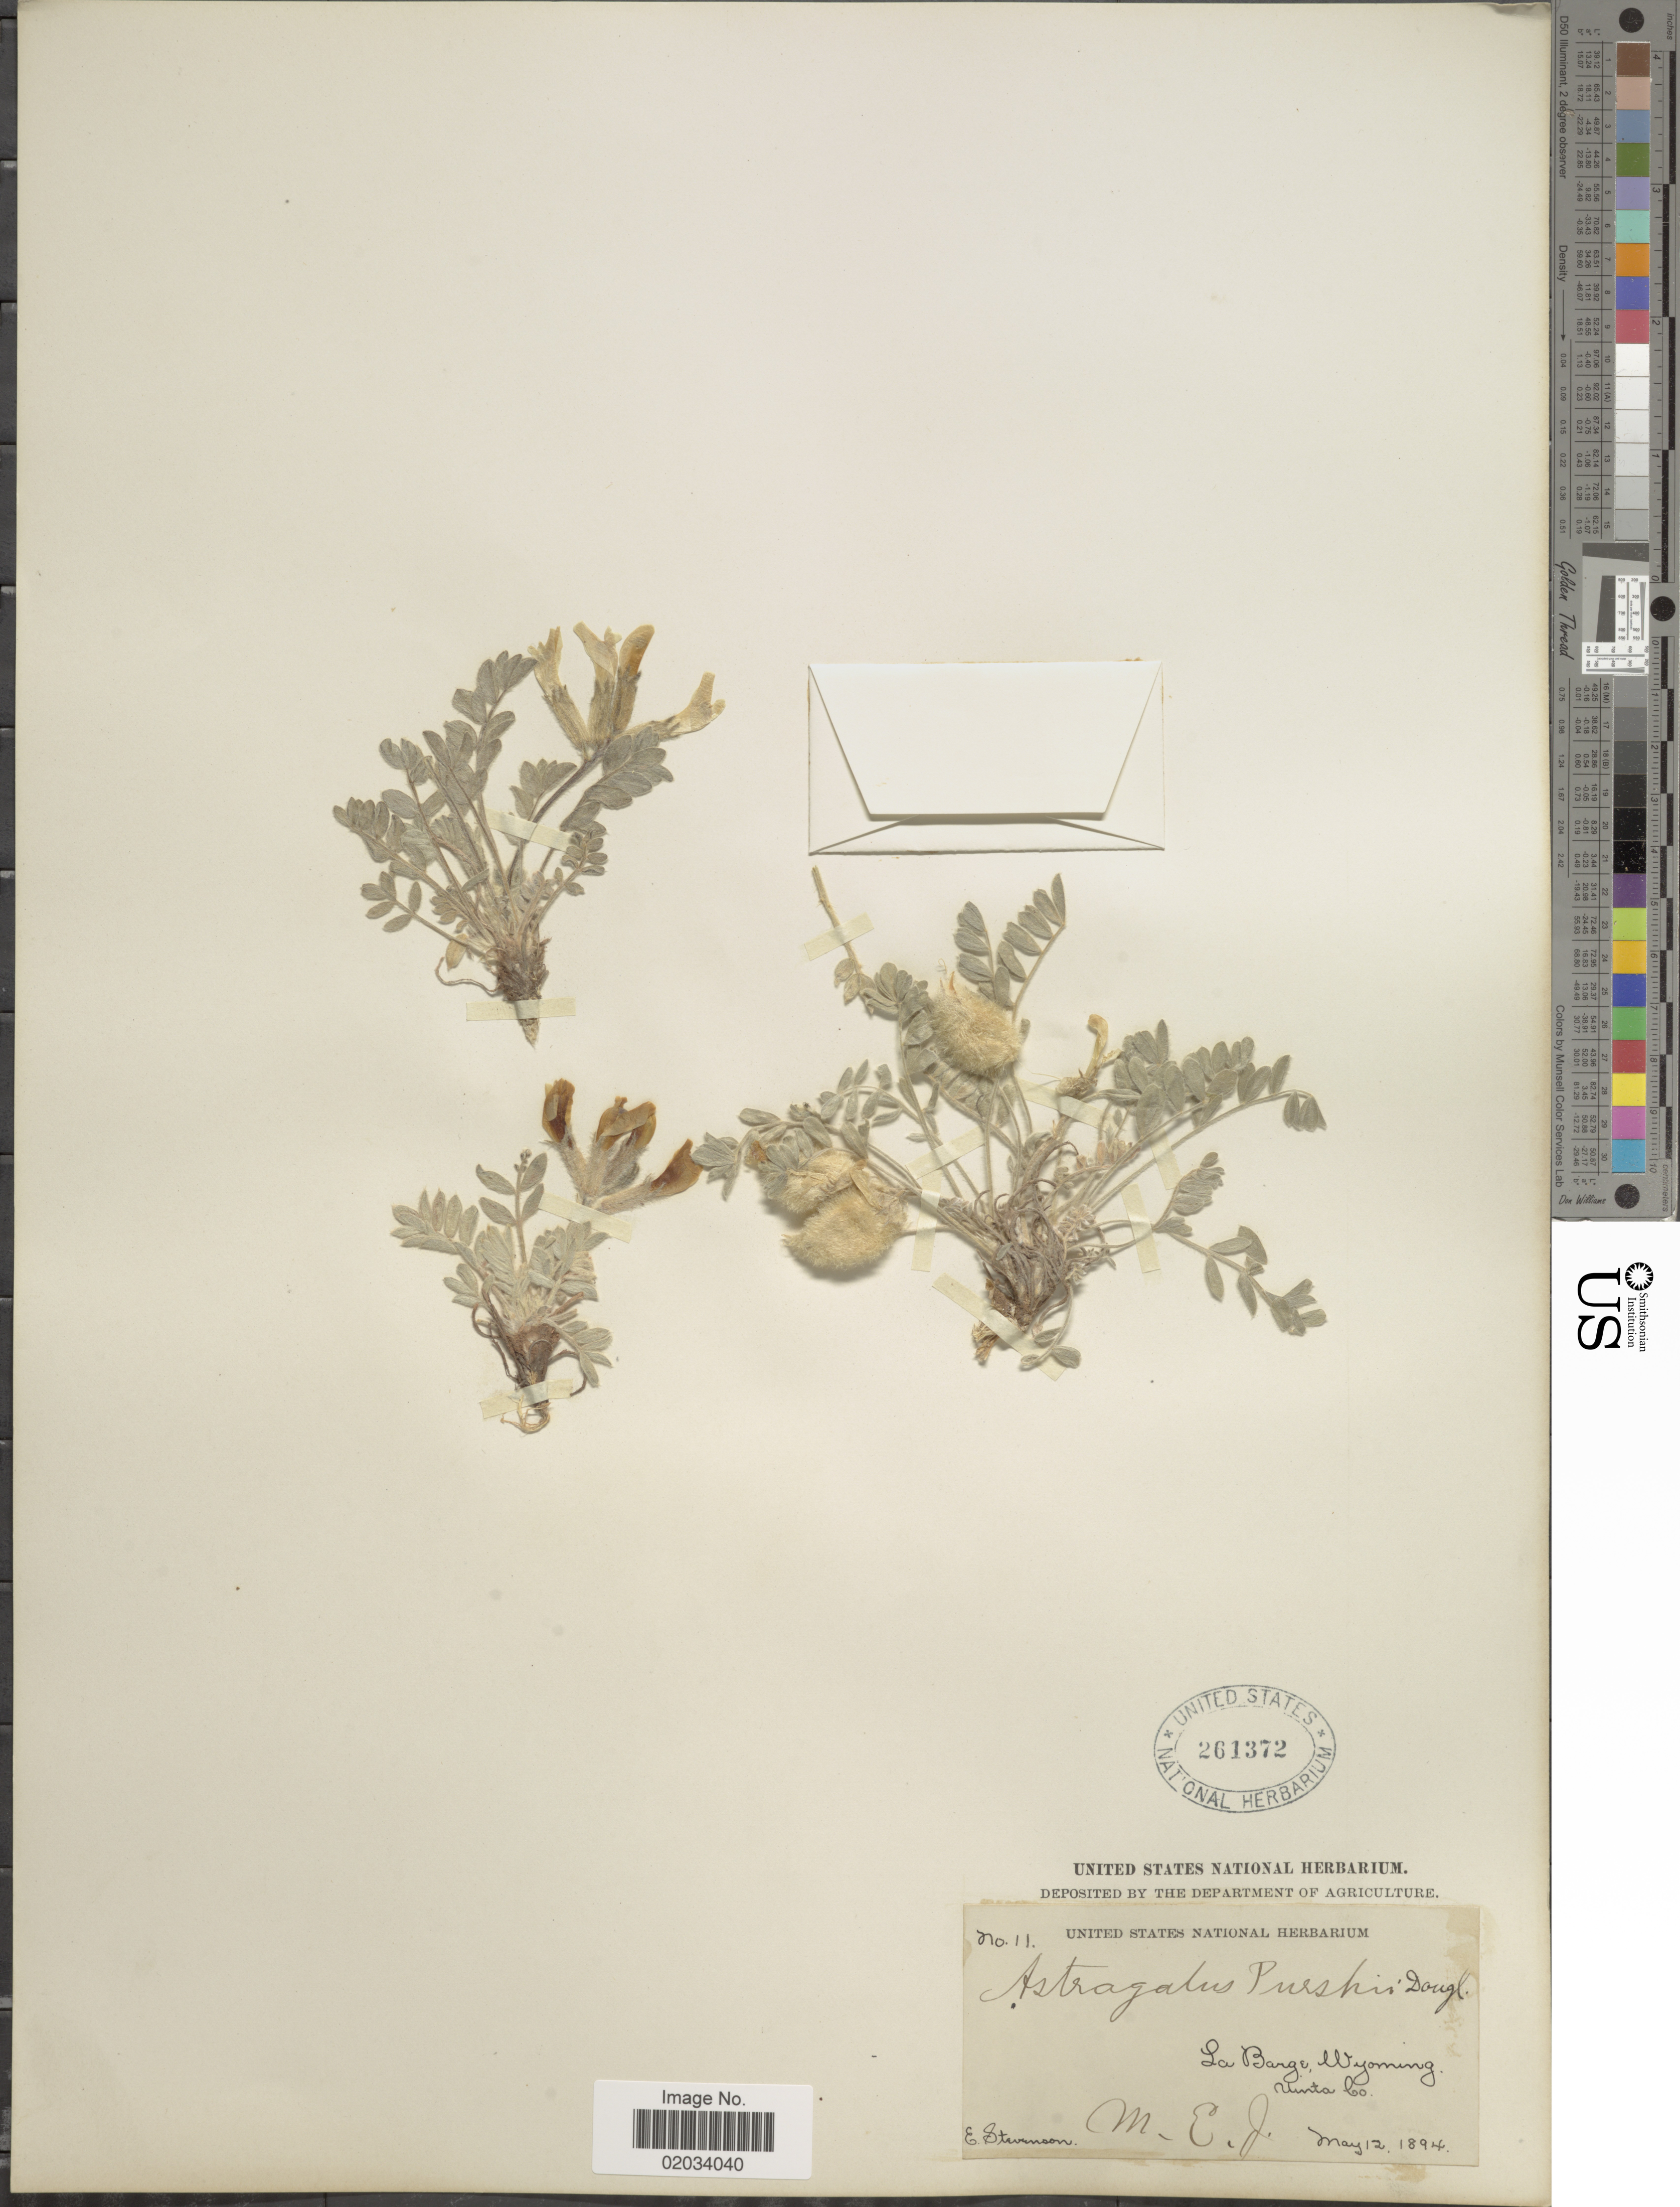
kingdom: Plantae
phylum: Tracheophyta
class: Magnoliopsida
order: Fabales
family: Fabaceae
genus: Astragalus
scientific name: Astragalus purshii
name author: Douglas ex Hook.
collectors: E. Stevenson & M. E. J.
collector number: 11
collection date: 1894-05-12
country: United States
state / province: Wyoming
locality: La Barge, Wyoming. Uinta Co.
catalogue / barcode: US 261372